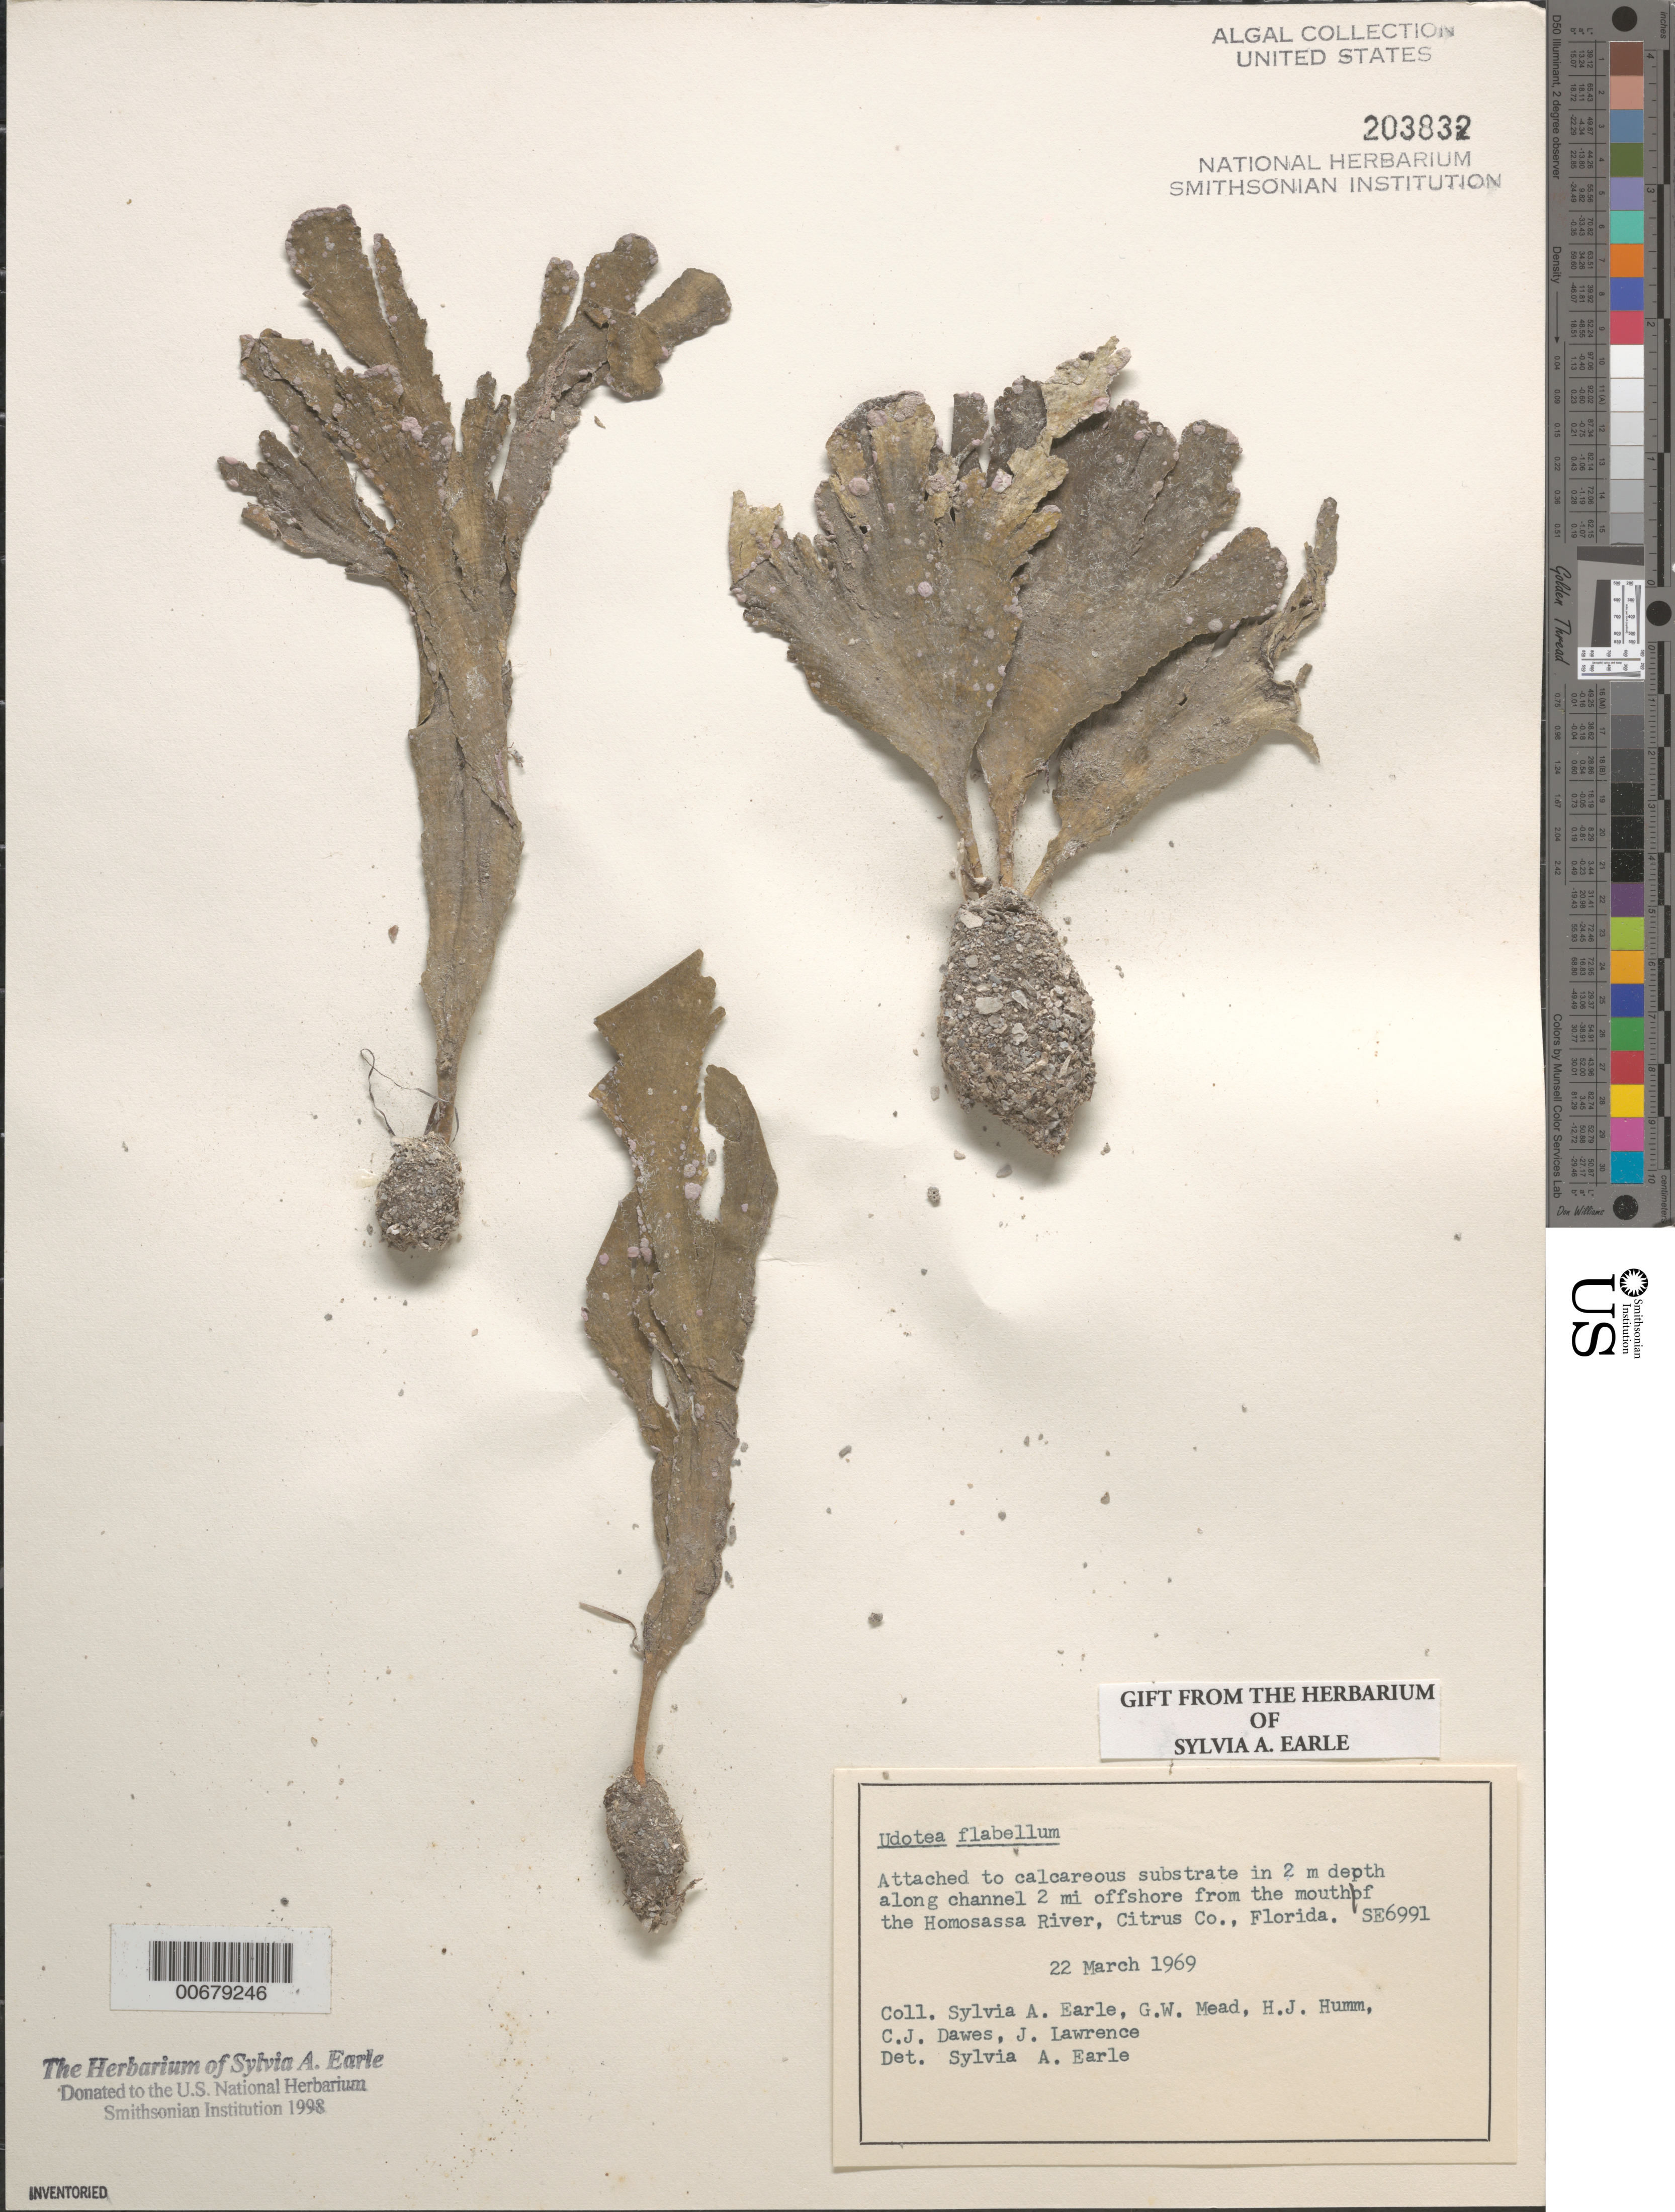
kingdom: Plantae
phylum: Chlorophyta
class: Ulvophyceae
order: Bryopsidales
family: Udoteaceae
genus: Udotea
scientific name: Udotea flabellum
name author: (J. Ellis & Sol.) M. Howe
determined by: Earle, S. A.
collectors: S. A. Earle, G. W. Mead, H. J. Humm, C. Dawes & J. Lawrence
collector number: SE 6991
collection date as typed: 22 Mar 1969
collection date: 1969-03-22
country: United States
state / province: Florida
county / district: Citrus County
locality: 2 miles off Homosassa River mouth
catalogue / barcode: US 203832